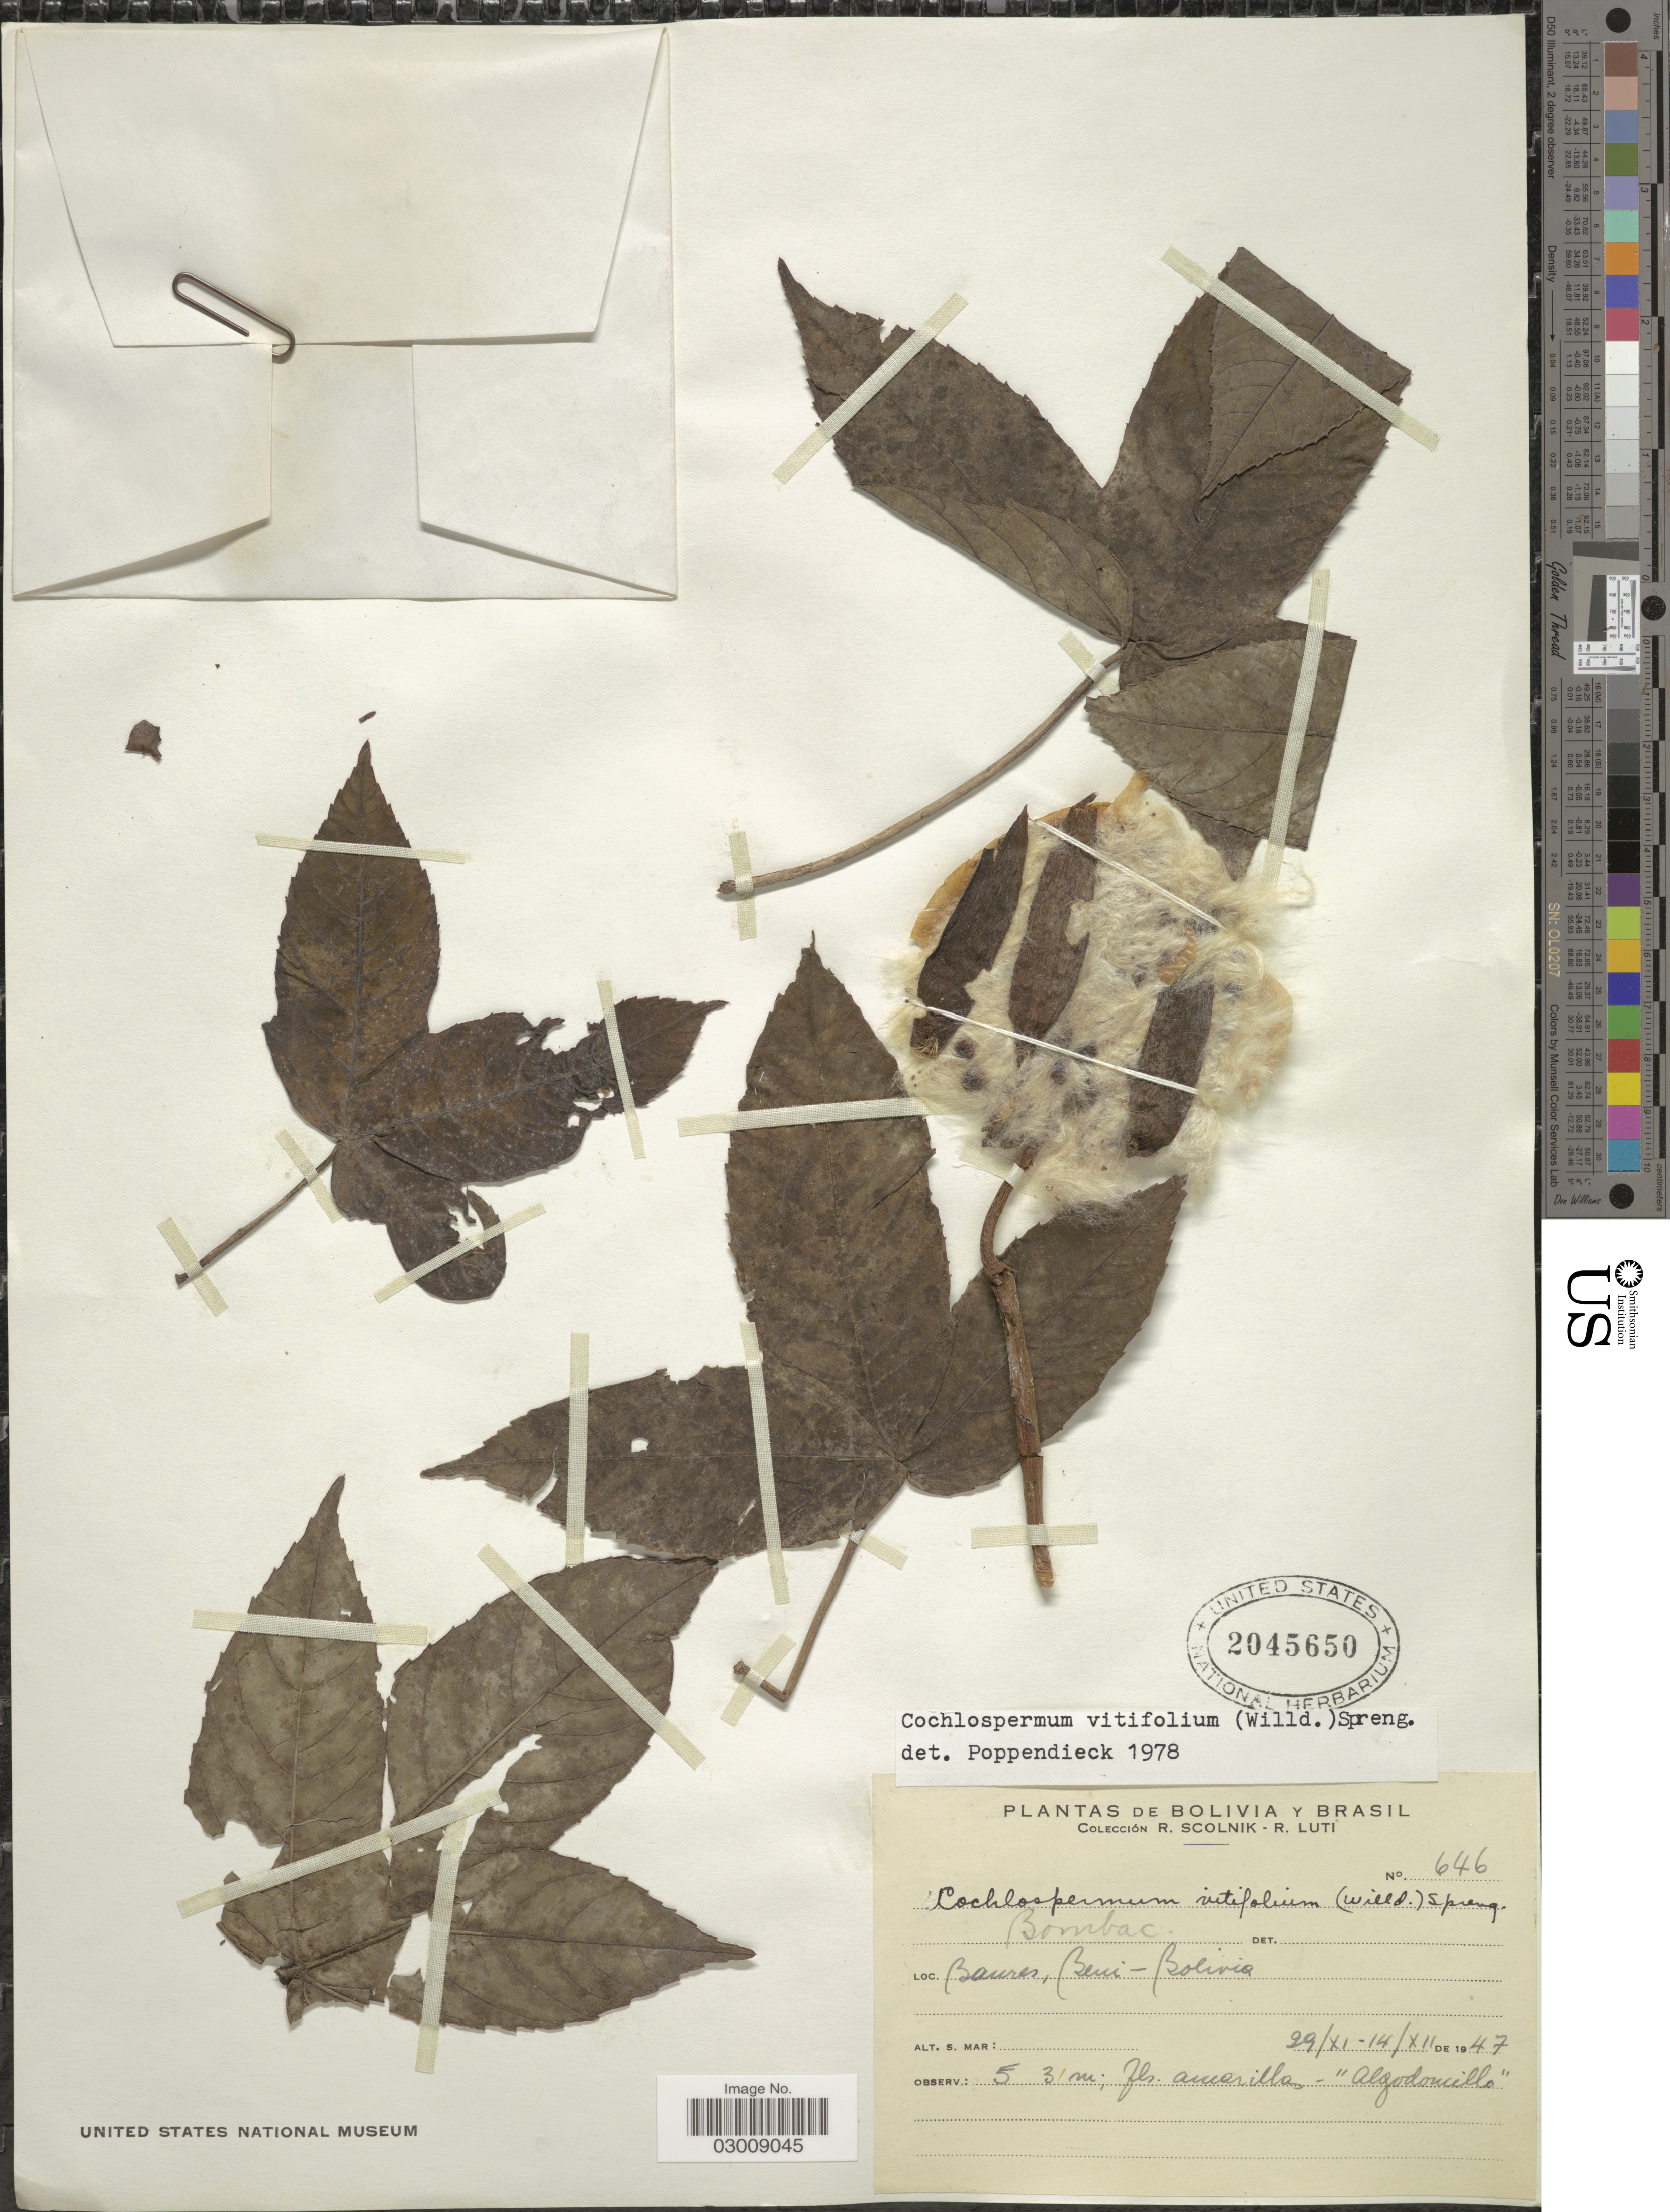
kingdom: Plantae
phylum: Tracheophyta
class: Magnoliopsida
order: Malvales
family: Cochlospermaceae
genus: Cochlospermum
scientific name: Cochlospermum vitifolium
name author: (Willd.) Spreng.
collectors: R. Scolnik & R. Luti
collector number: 646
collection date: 1947-11-29/1947-12-14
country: Bolivia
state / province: Beni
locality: Baures.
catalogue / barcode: US 2045650